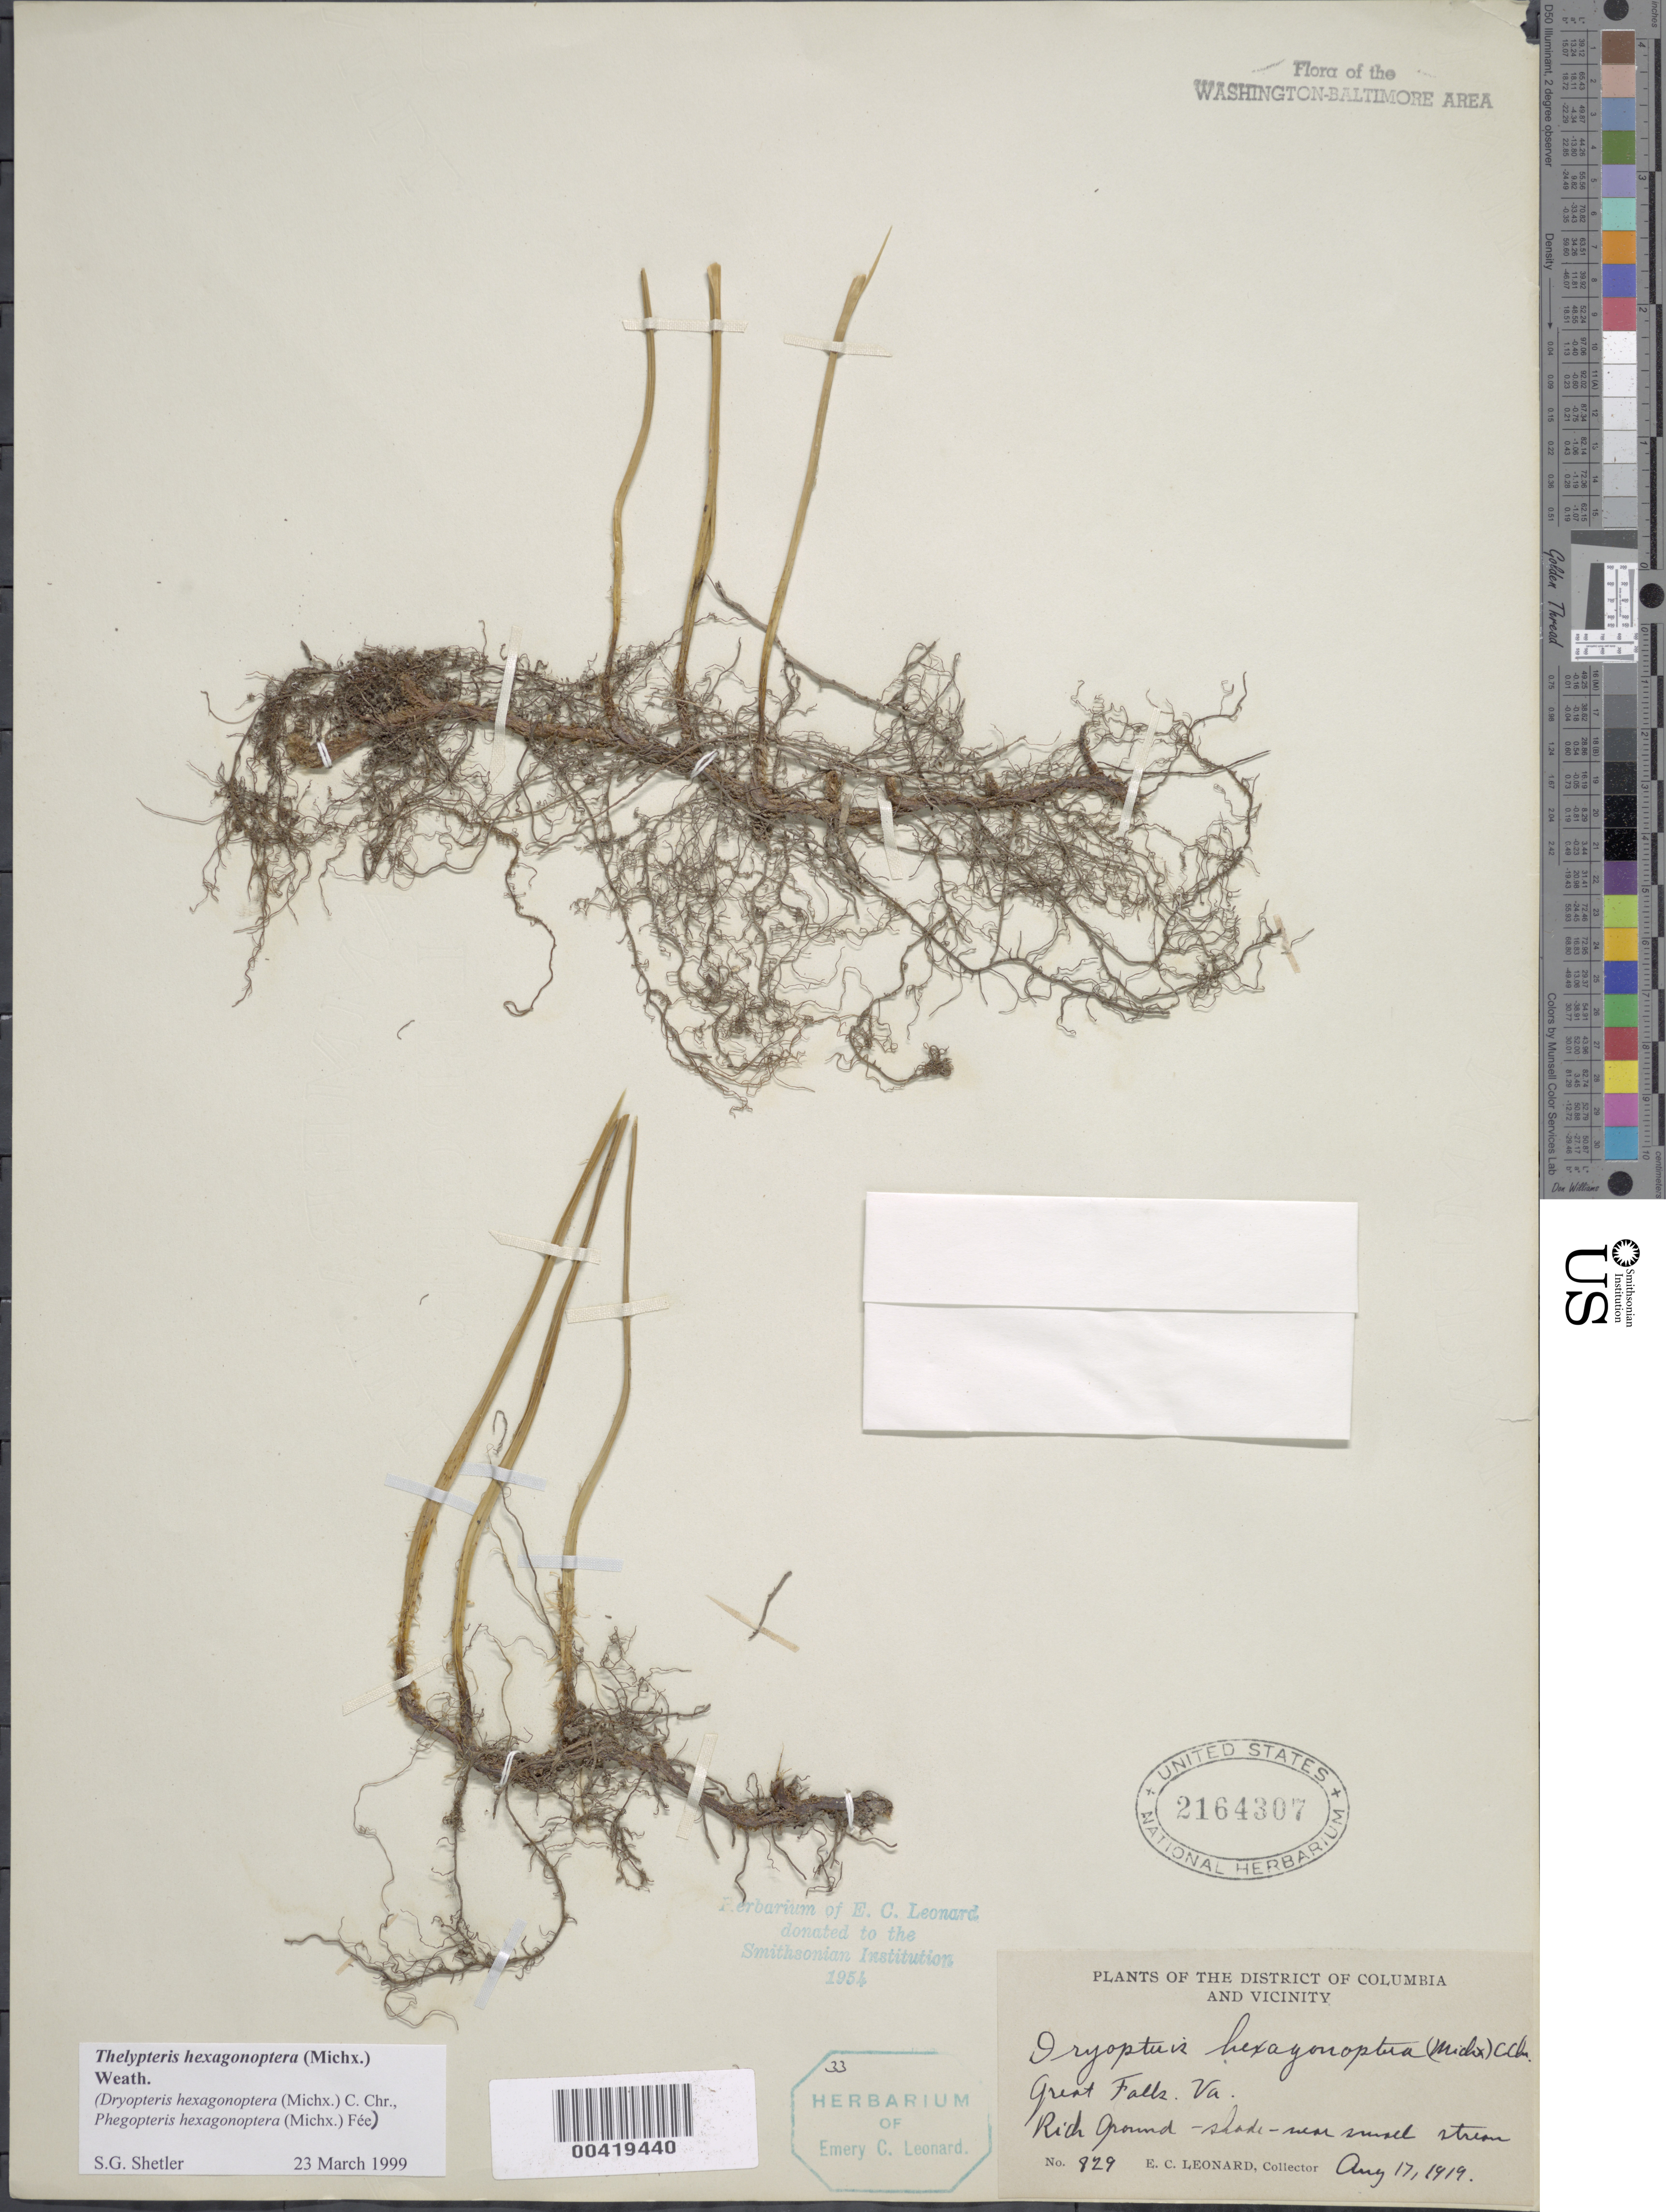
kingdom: Plantae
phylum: Tracheophyta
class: Polypodiopsida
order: Polypodiales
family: Thelypteridaceae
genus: Phegopteris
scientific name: Phegopteris hexagonoptera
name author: (Michx.) Fée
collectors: E. C. Leonard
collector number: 829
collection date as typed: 17 Aug 1919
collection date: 1919-08-17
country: United States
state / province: Virginia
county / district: Fairfax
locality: Great Falls C. and O. Canal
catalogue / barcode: US 2164307